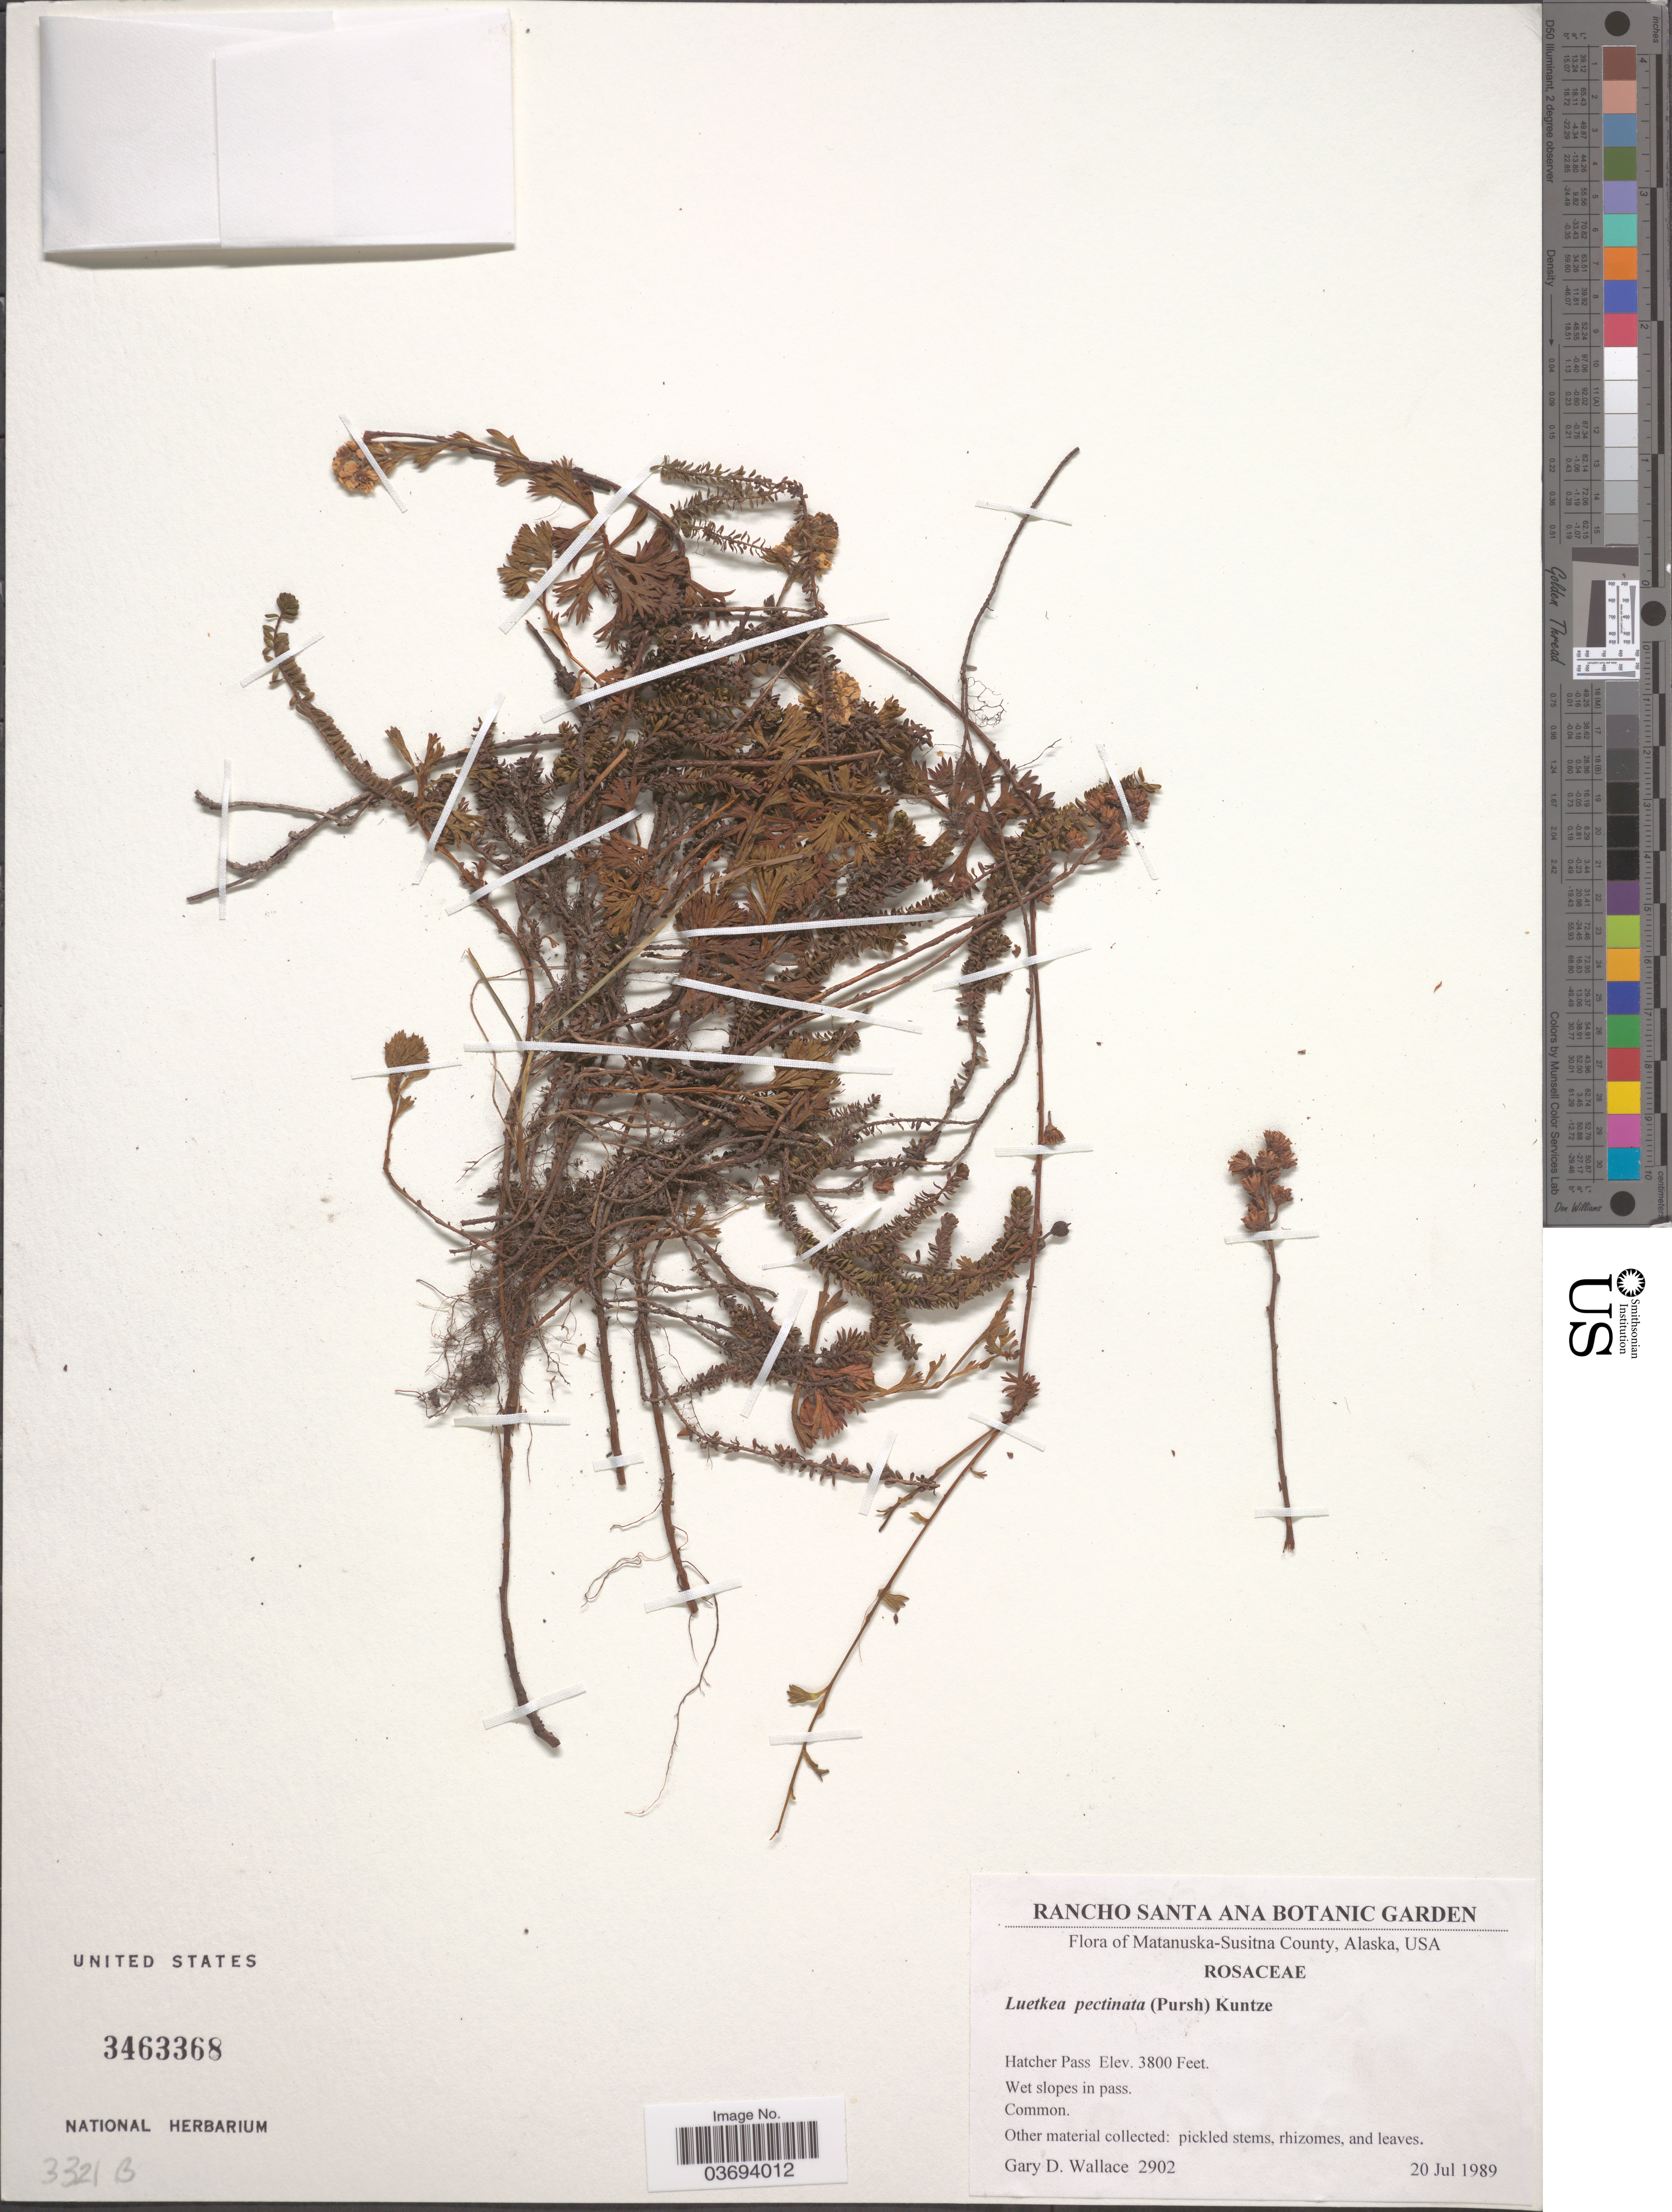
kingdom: Plantae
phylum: Tracheophyta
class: Magnoliopsida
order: Rosales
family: Rosaceae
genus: Luetkea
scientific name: Luetkea pectinata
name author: (Pursh) Kuntze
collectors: G. D. Wallace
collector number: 2902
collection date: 1989-07-20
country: United States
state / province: Alaska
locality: Matanuska-Susitna County. Hatcher Pass.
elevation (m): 1158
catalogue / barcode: US 3463368